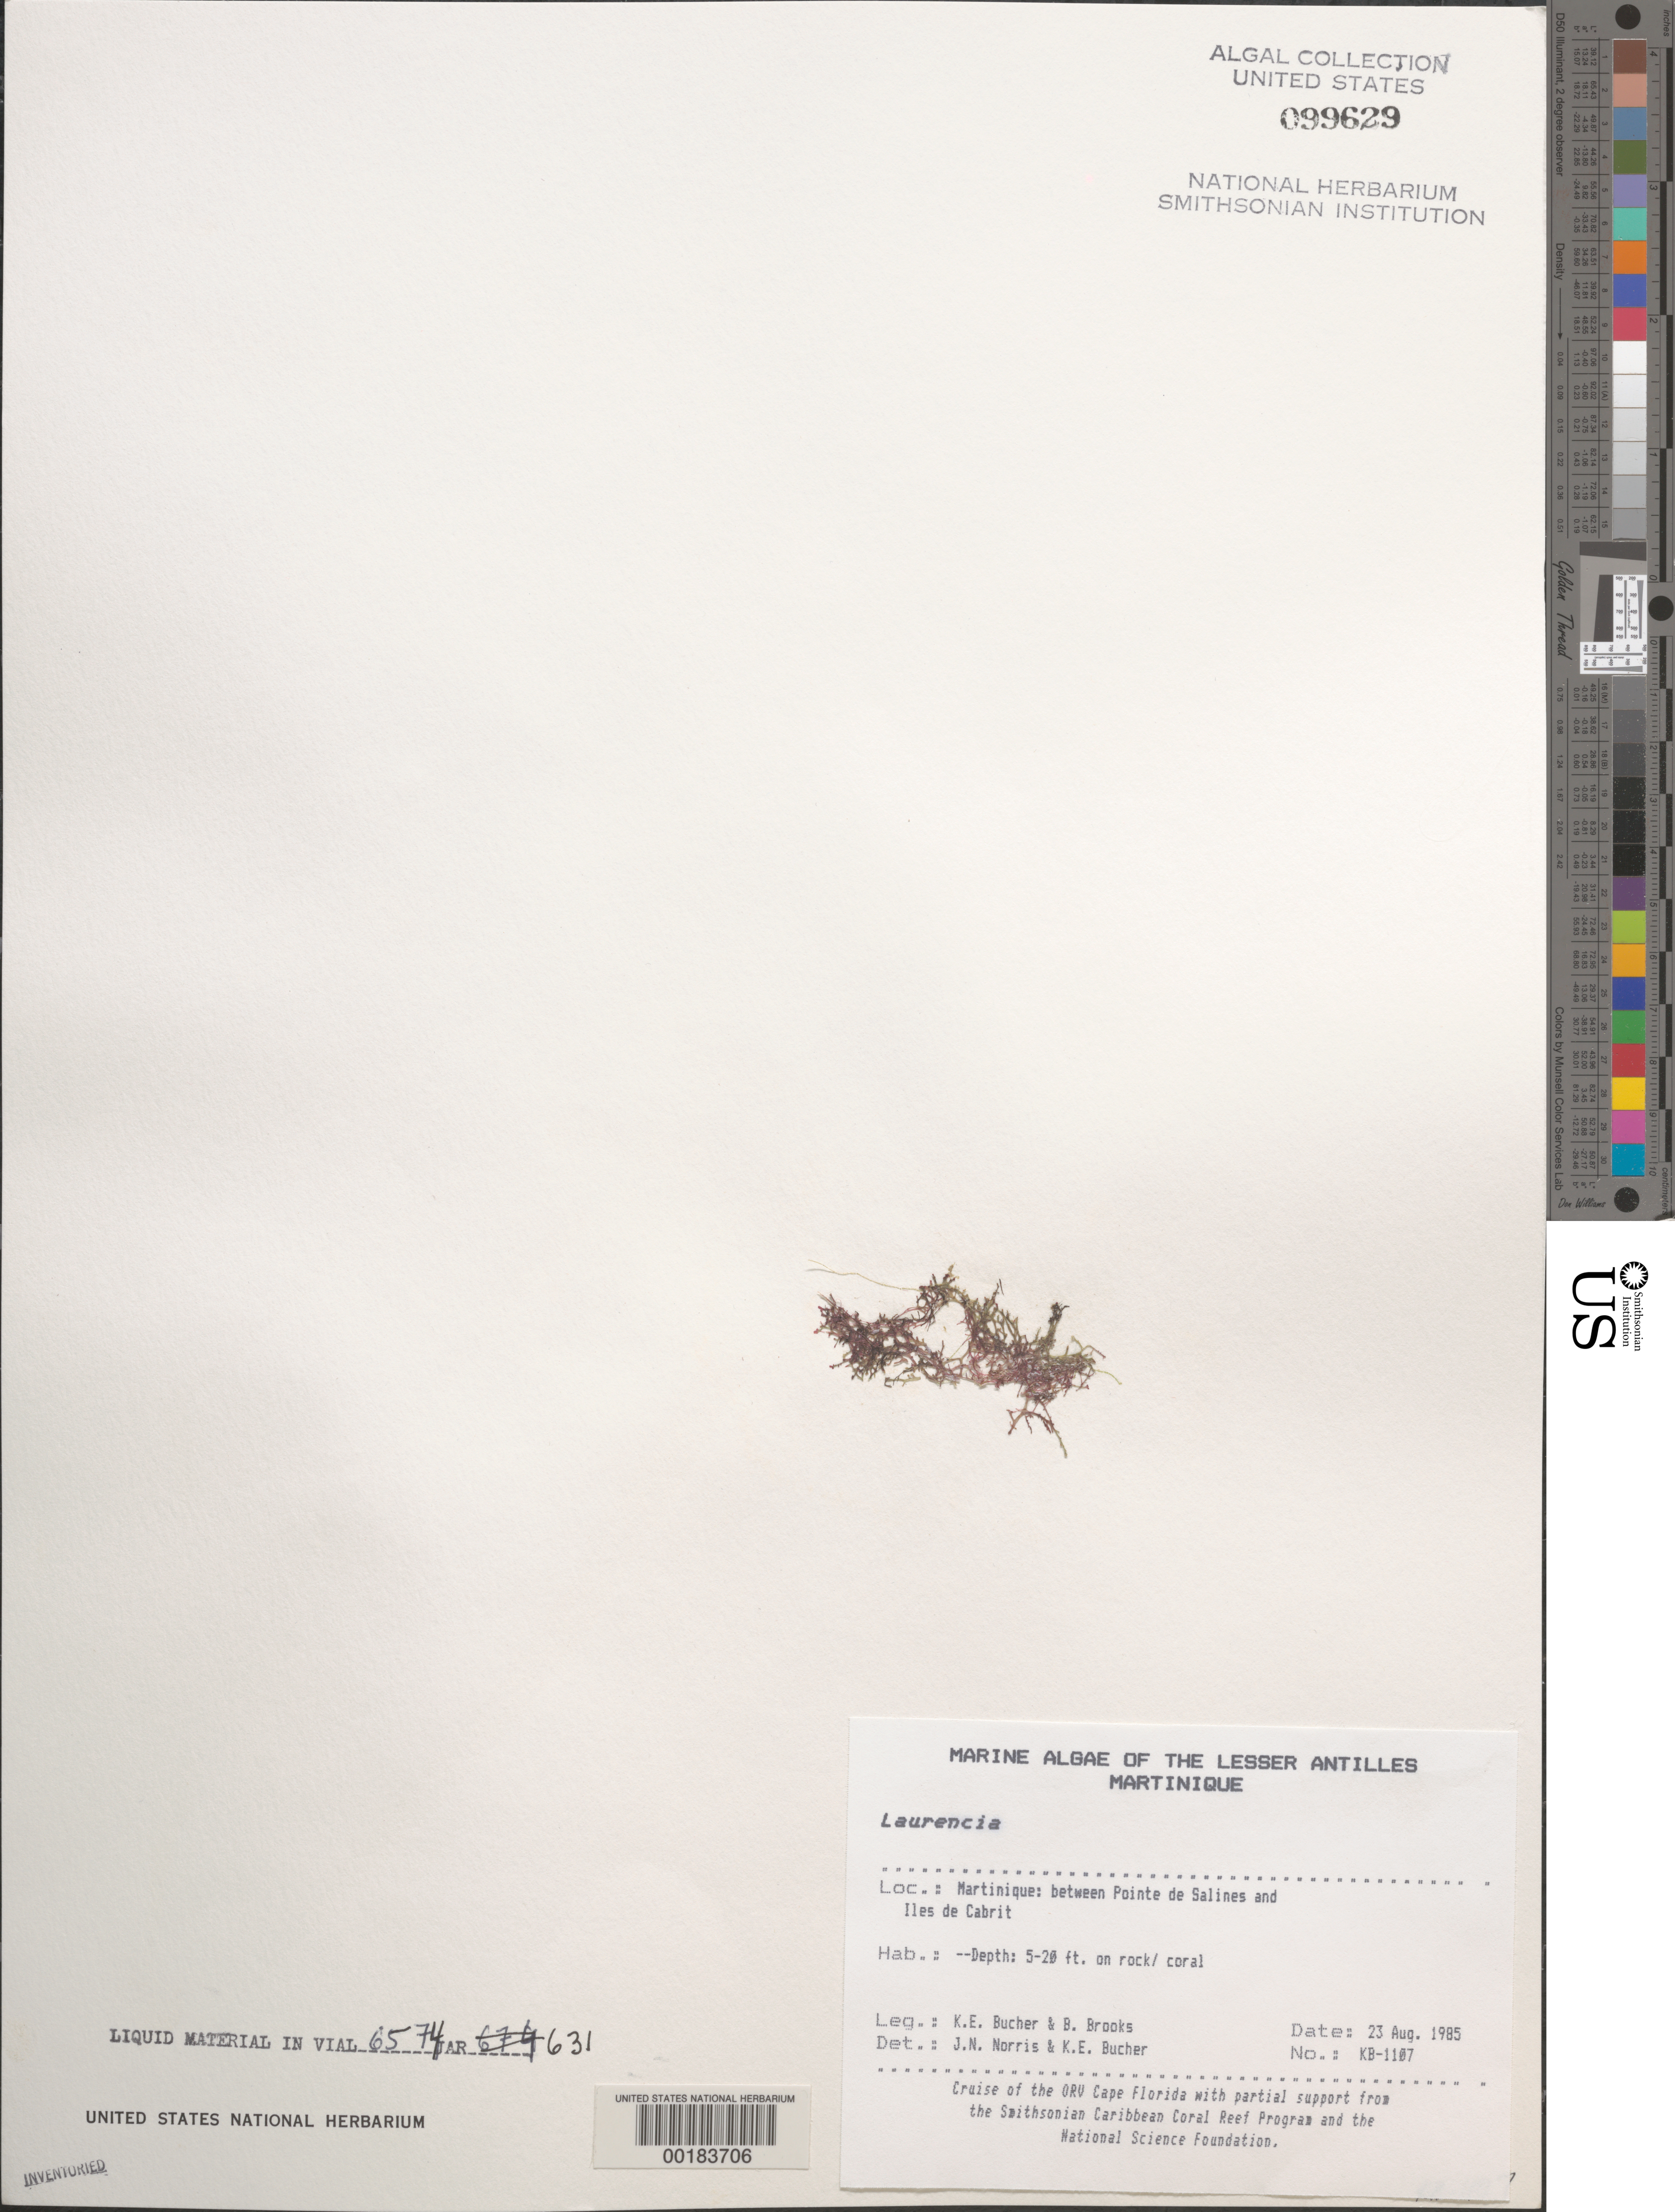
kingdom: Plantae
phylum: Rhodophyta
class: Florideophyceae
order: Ceramiales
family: Rhodomelaceae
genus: Laurencia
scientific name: Laurencia sp.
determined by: Norris, J. N.; Bucher, K. E.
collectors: K. E. Bucher & B. Brooks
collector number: Kb-1107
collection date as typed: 23 Aug 1985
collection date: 1985-08-23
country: Martinique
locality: Between Pointe de Salines and Iles de Cabrit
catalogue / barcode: US 99629